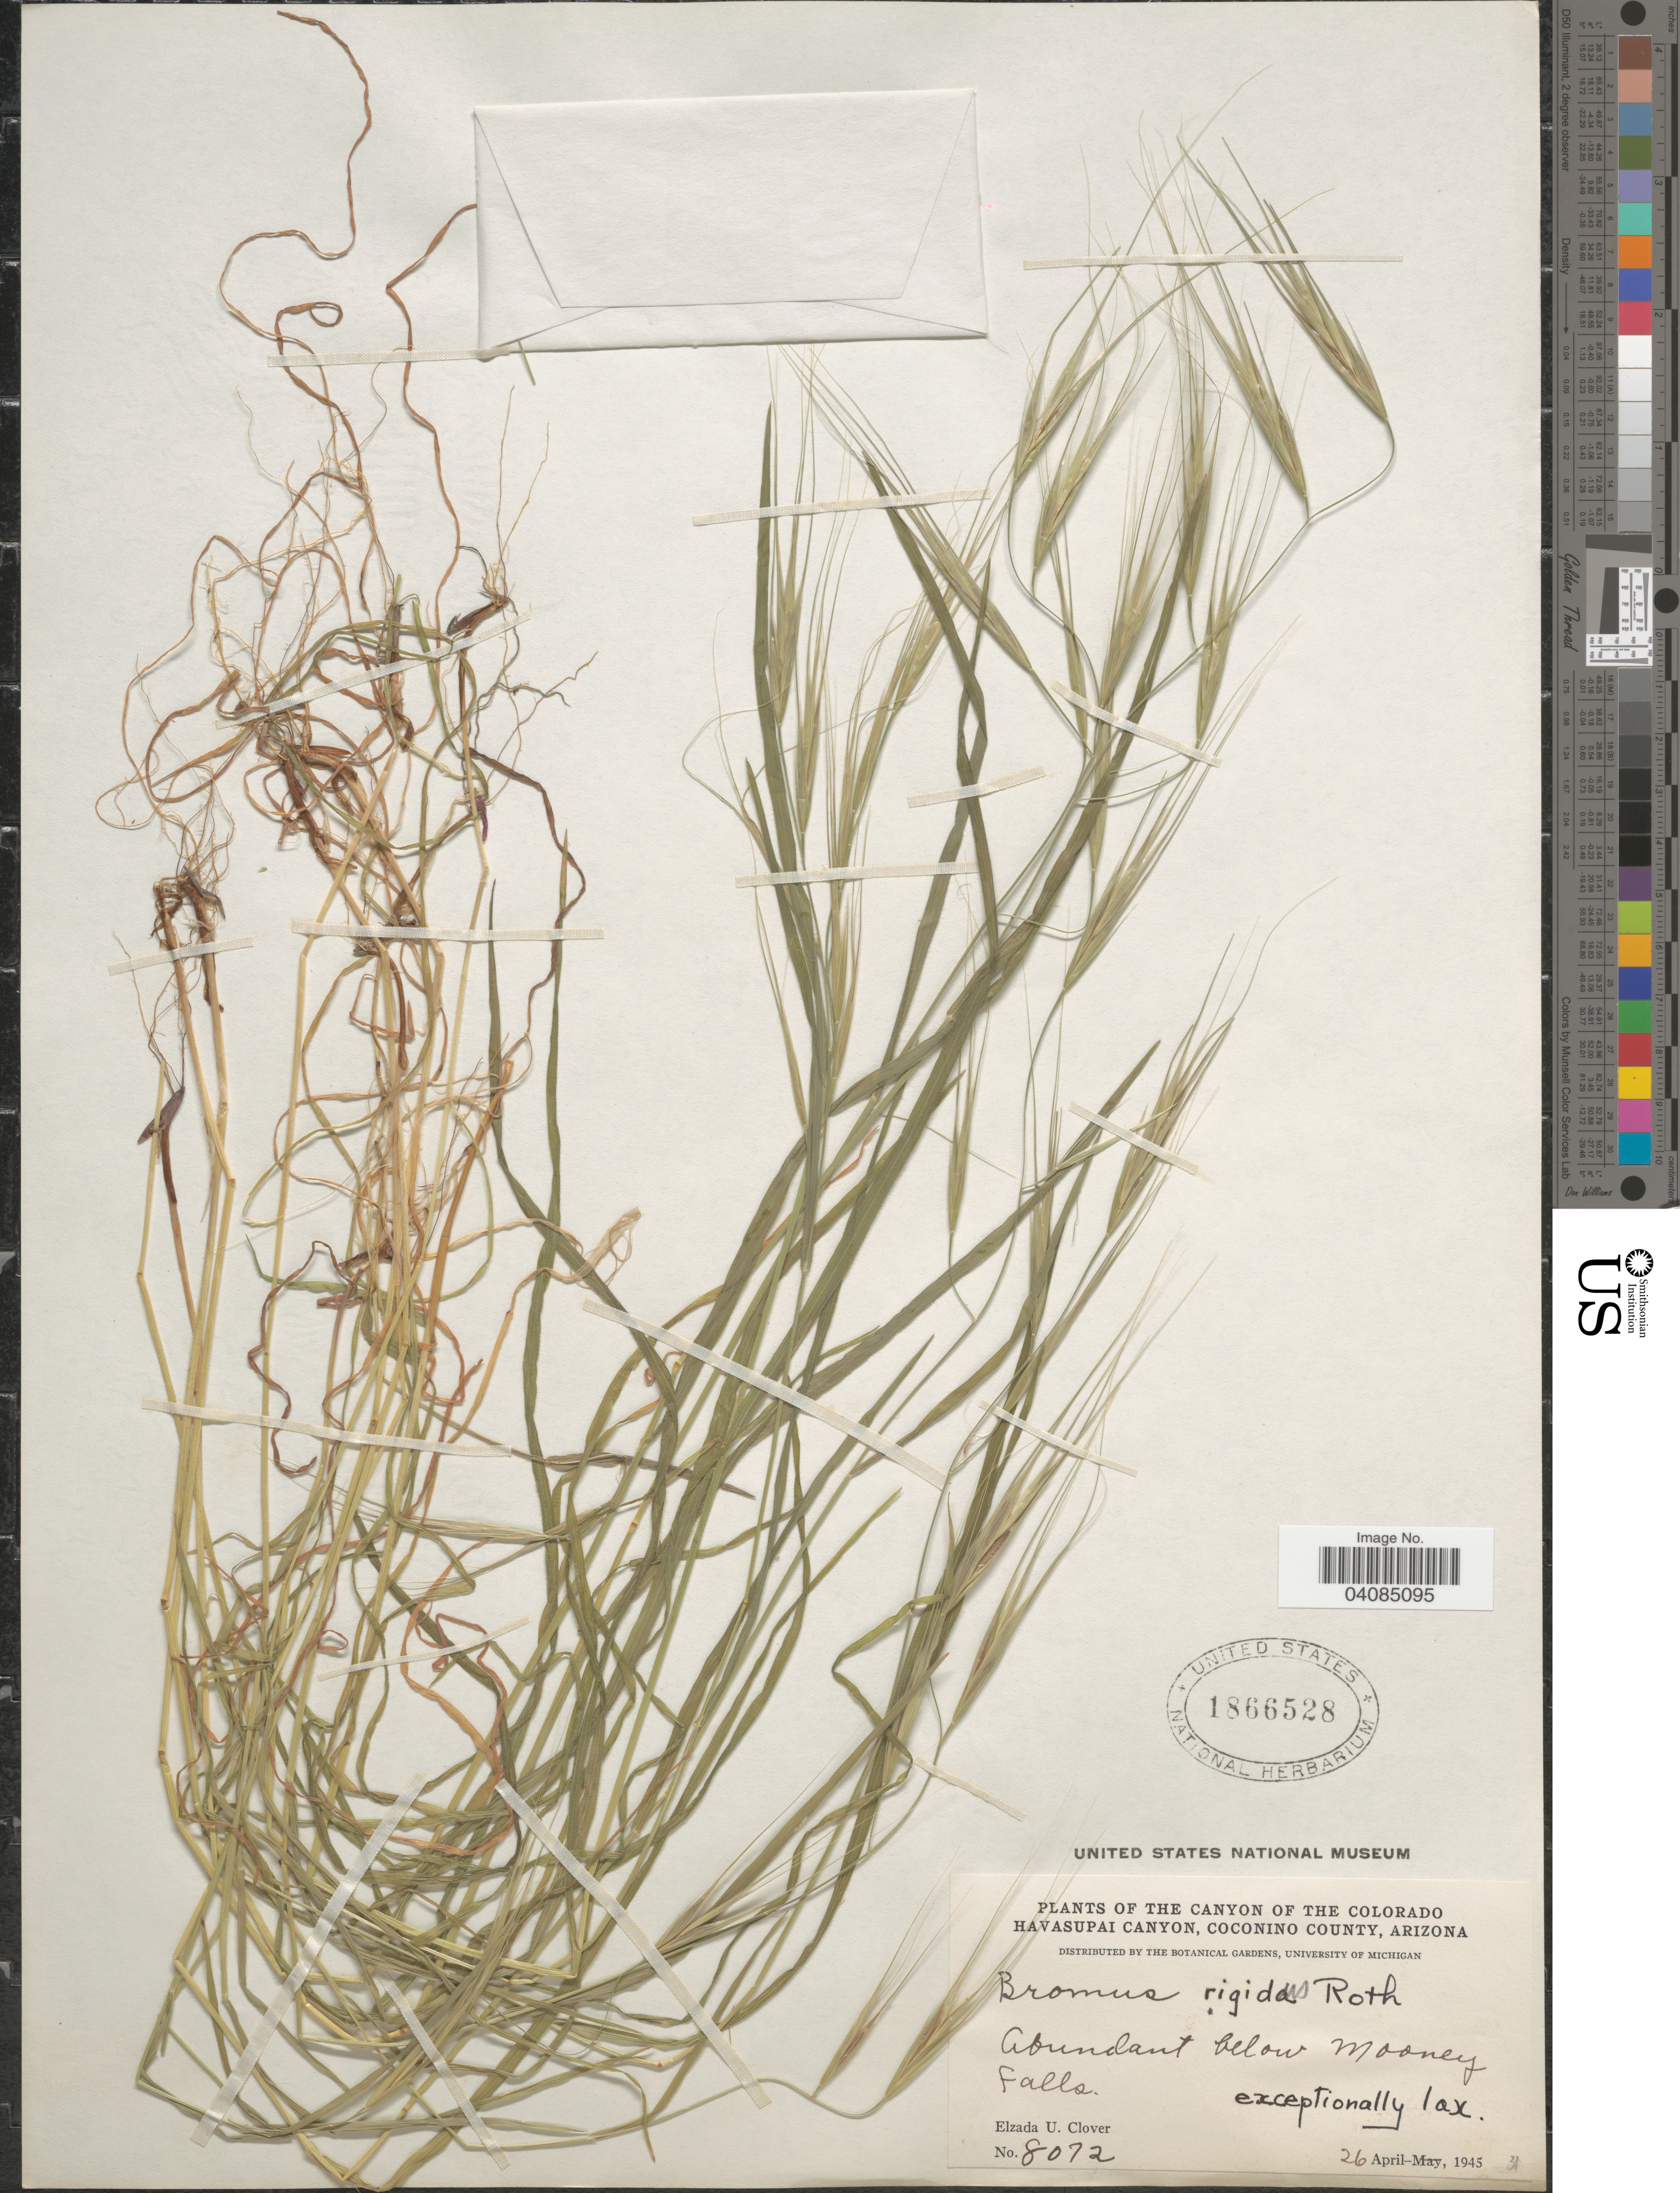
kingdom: Plantae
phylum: Tracheophyta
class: Liliopsida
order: Poales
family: Poaceae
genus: Bromus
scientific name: Bromus rigidus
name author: Roth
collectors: E. U. Clover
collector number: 8072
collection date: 1945-04-26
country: United States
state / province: Colorado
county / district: Coconino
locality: The Canyon of the Colorado. Havasupai Canyon, Coconino County, Arizona. Abundant below Mooney Falls. Exceptionally lax.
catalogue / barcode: US 1866528